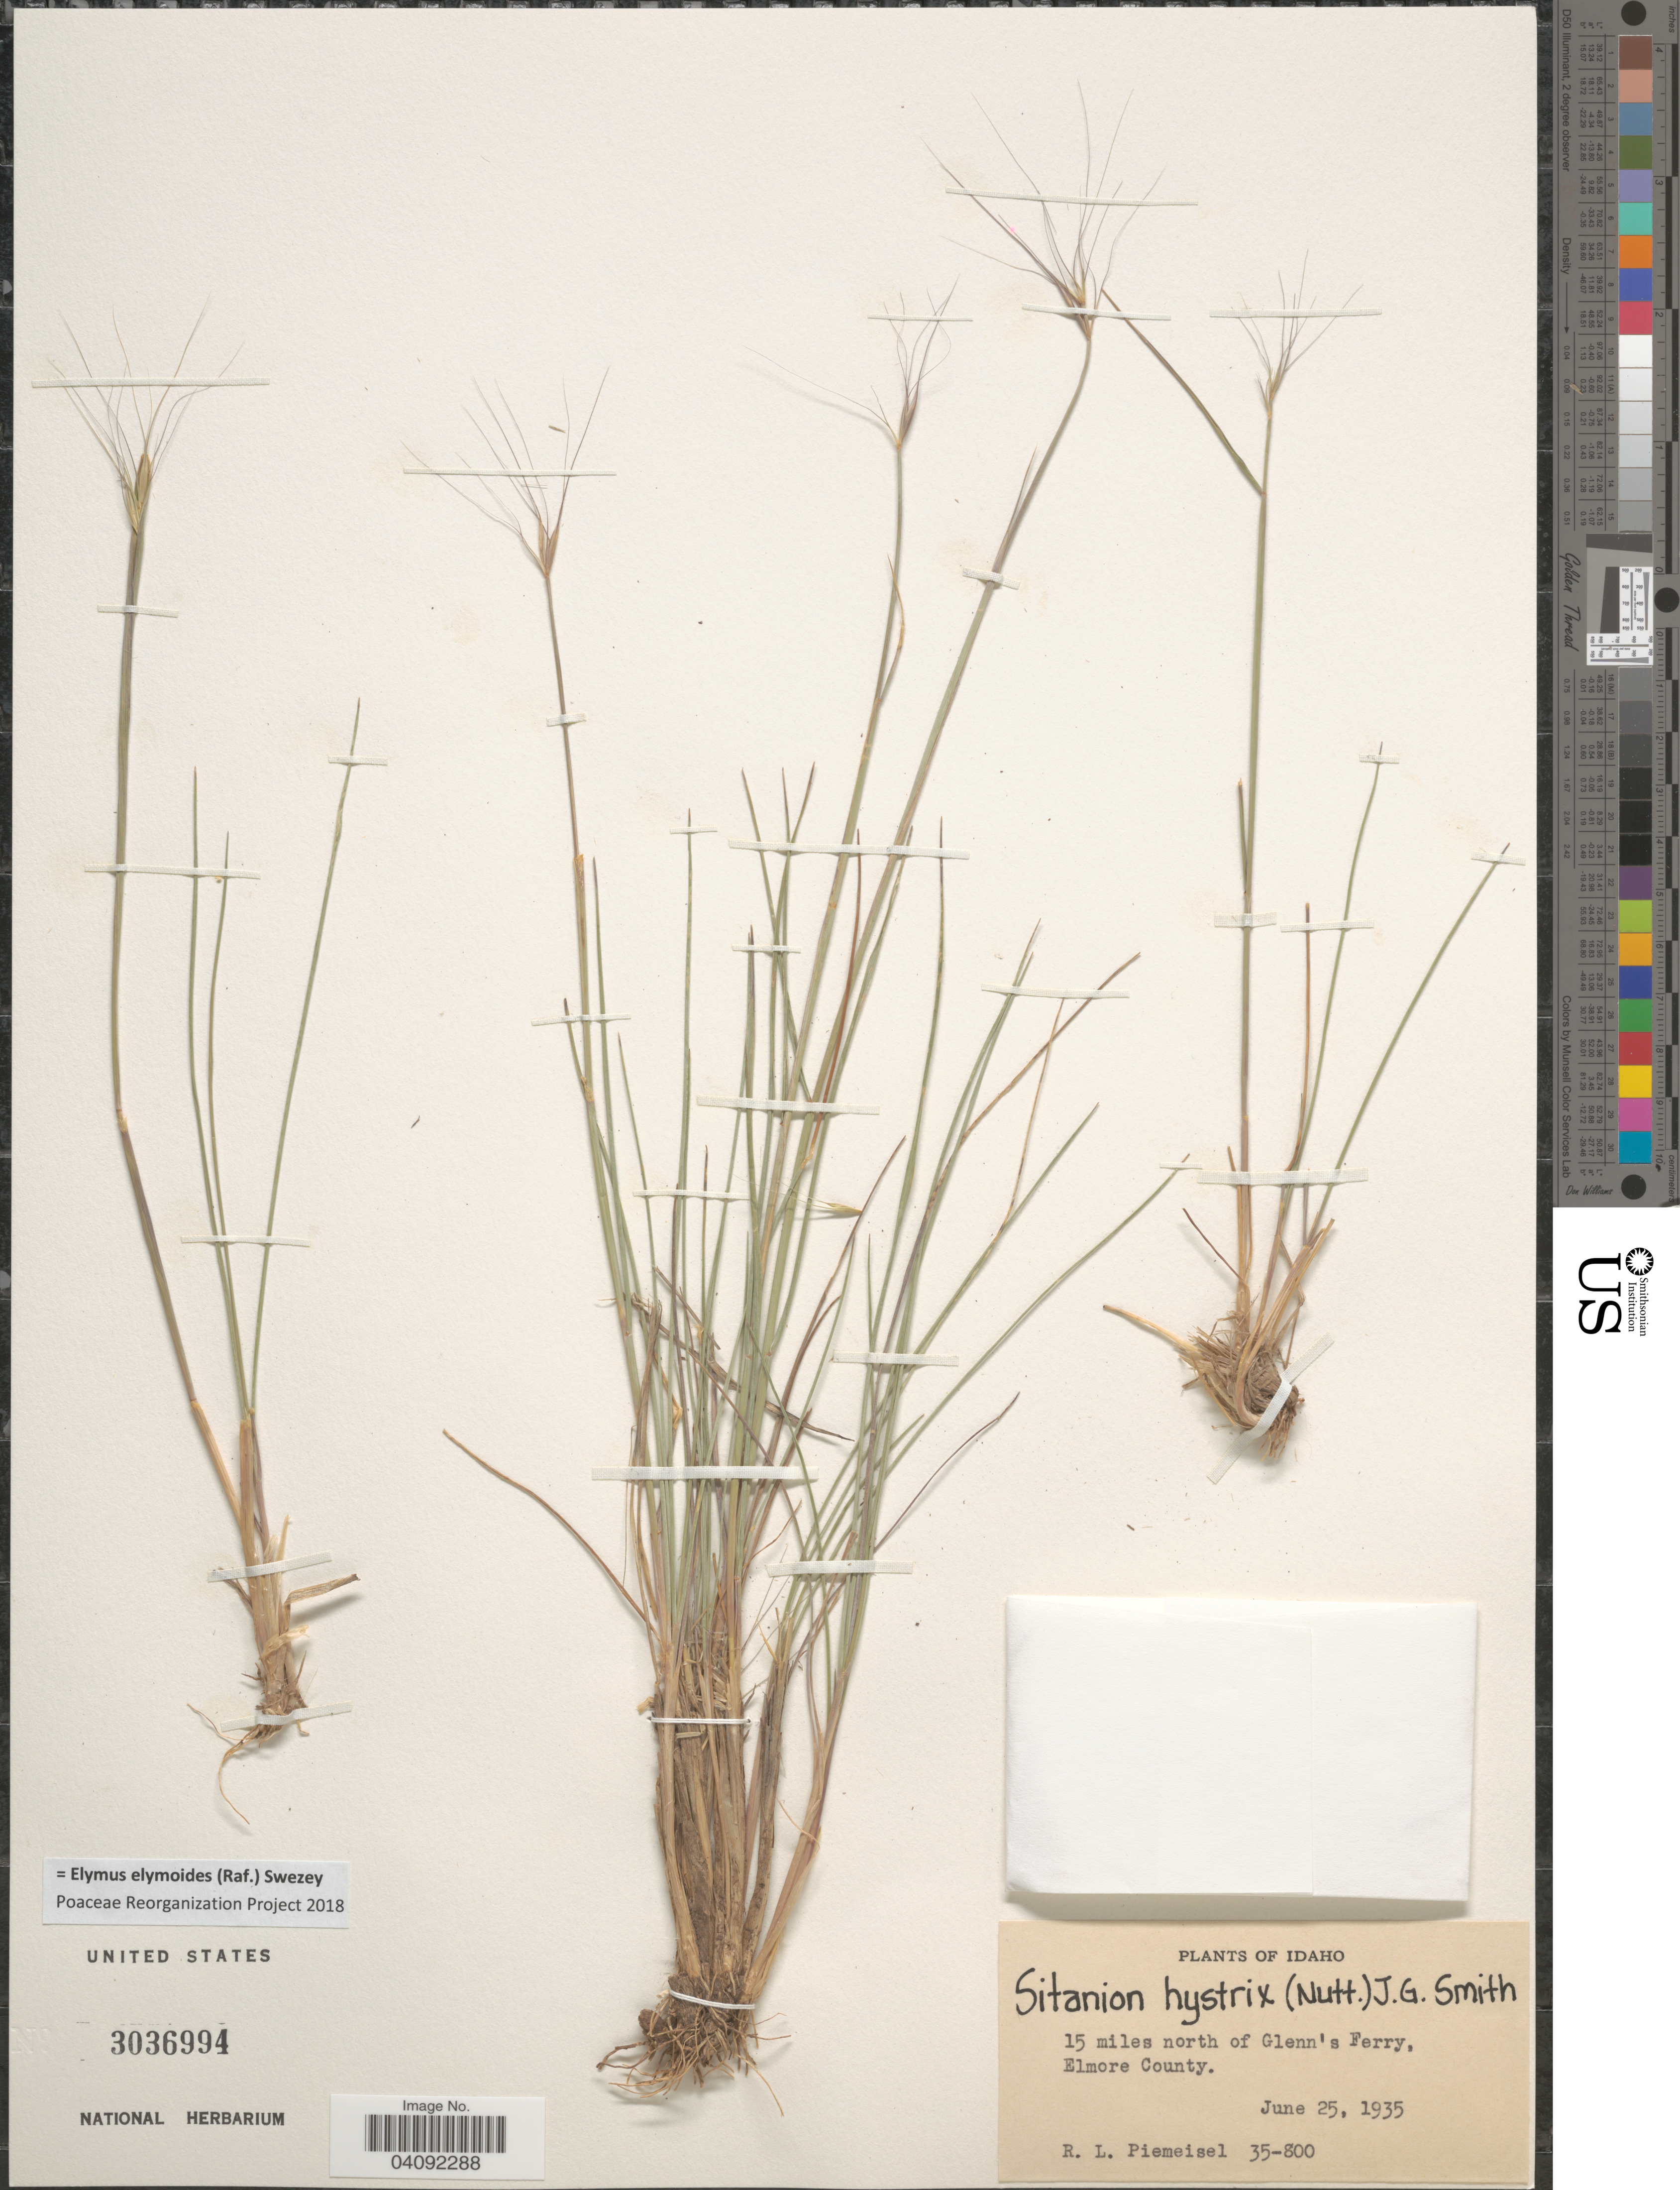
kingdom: Plantae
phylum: Tracheophyta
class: Liliopsida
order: Poales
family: Poaceae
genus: Elymus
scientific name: Elymus elymoides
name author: (Raf.) Swezey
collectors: R. L. Piemeisel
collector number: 35-800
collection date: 1935-06-25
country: United States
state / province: Idaho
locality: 15 miles north of Glenn's Ferry, Elmore County.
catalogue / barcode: US 3036994